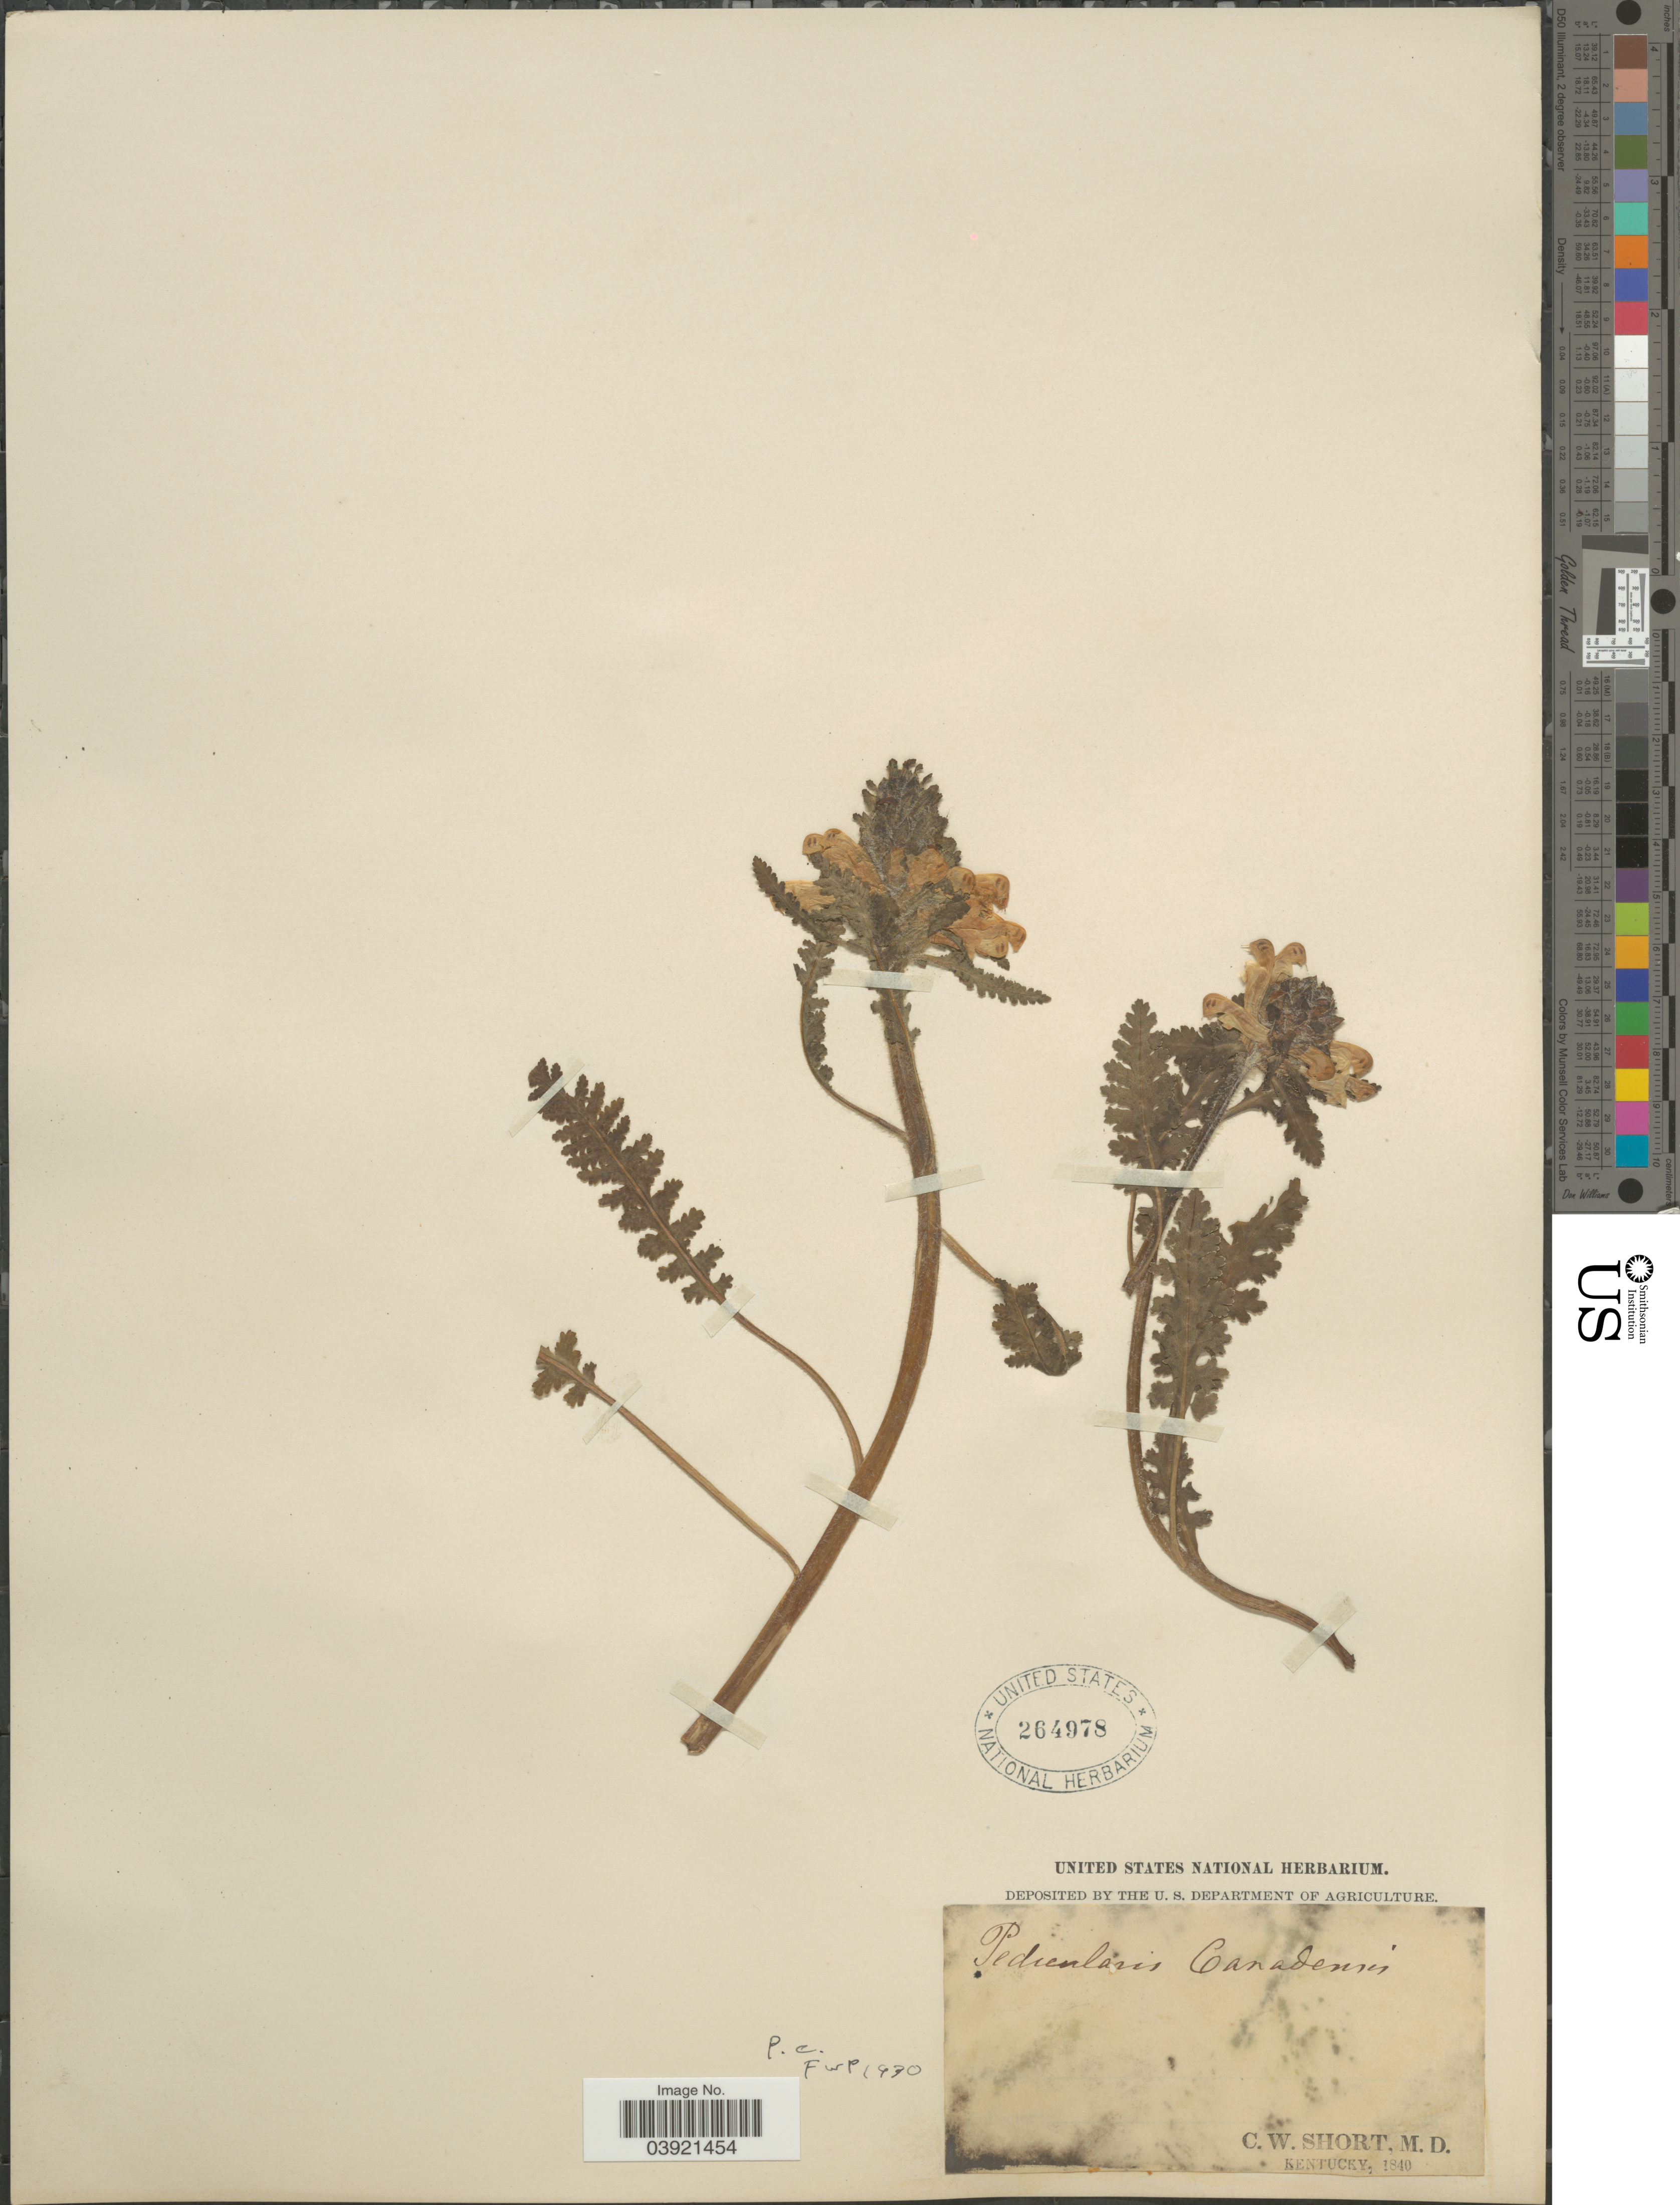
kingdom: Plantae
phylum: Tracheophyta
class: Magnoliopsida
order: Lamiales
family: Orobanchaceae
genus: Pedicularis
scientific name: Pedicularis canadensis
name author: L.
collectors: C. W. Short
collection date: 1840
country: United States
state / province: Kentucky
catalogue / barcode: US 264978